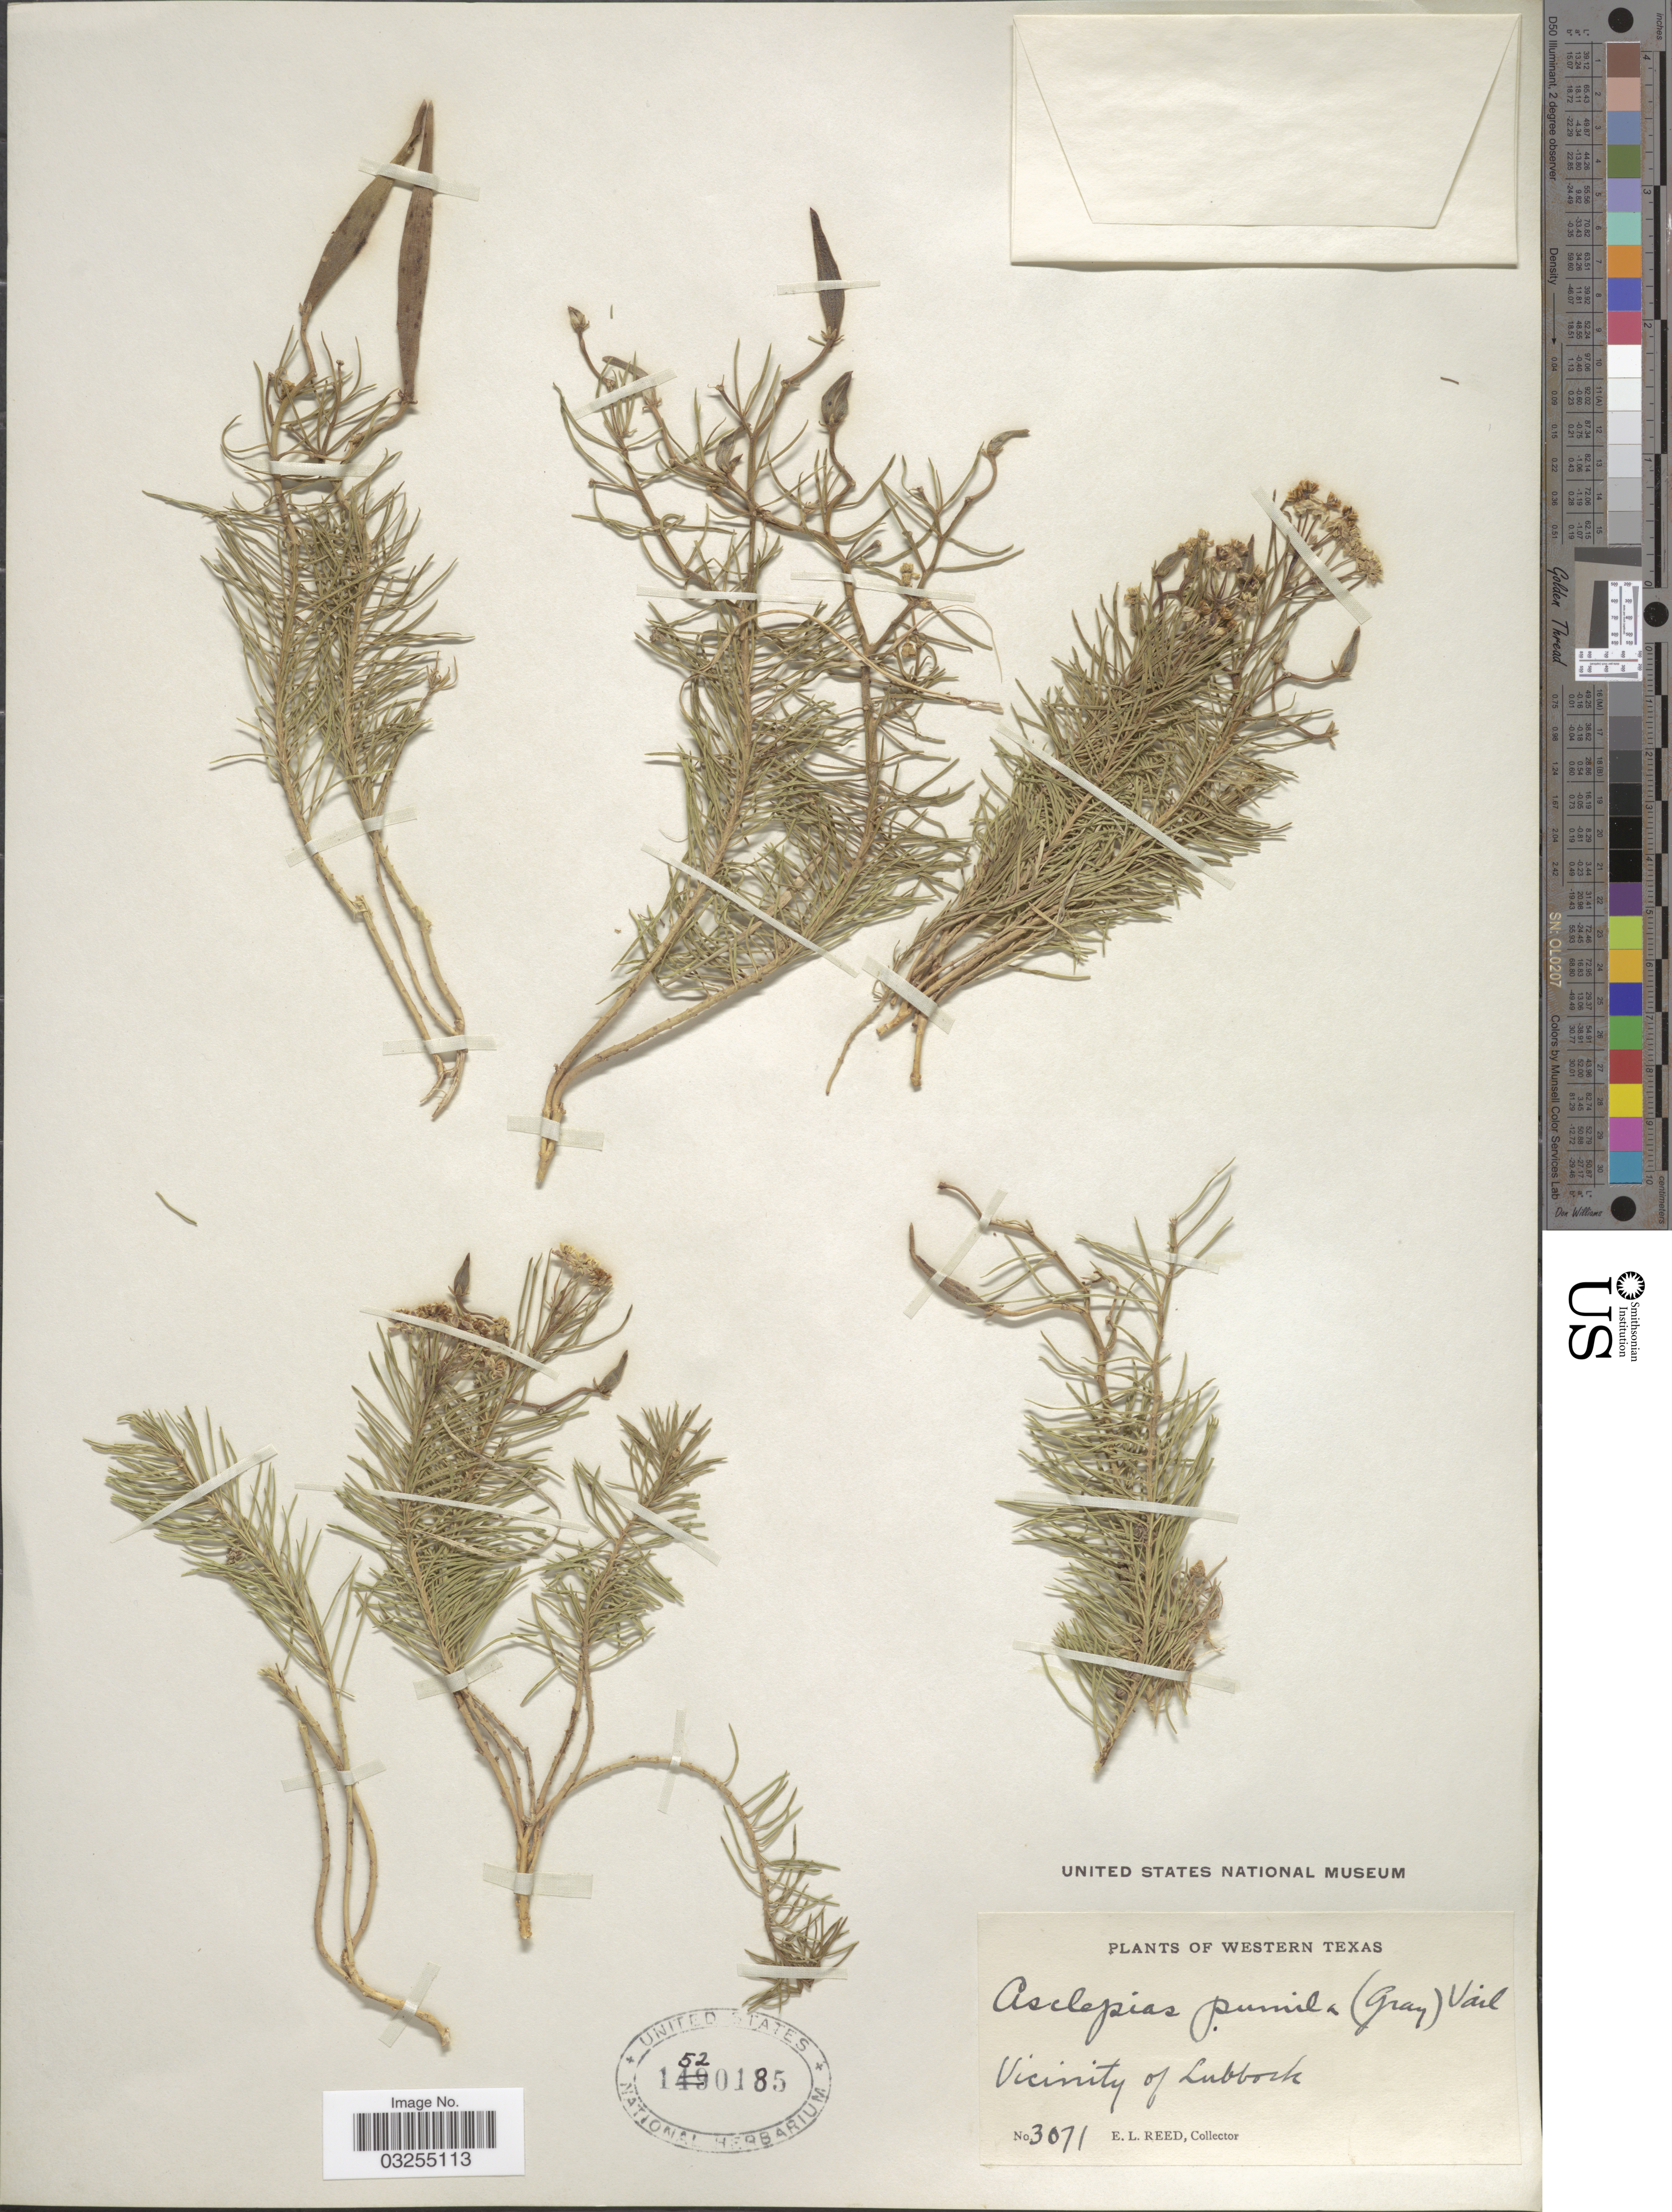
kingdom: Plantae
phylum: Tracheophyta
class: Magnoliopsida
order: Gentianales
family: Apocynaceae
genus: Asclepias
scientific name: Asclepias pumila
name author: (A. Gray) Vail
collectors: E. Reed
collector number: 3071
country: United States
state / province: Texas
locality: Western Texas. Vicinity of Lubbock.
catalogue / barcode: US 1520185